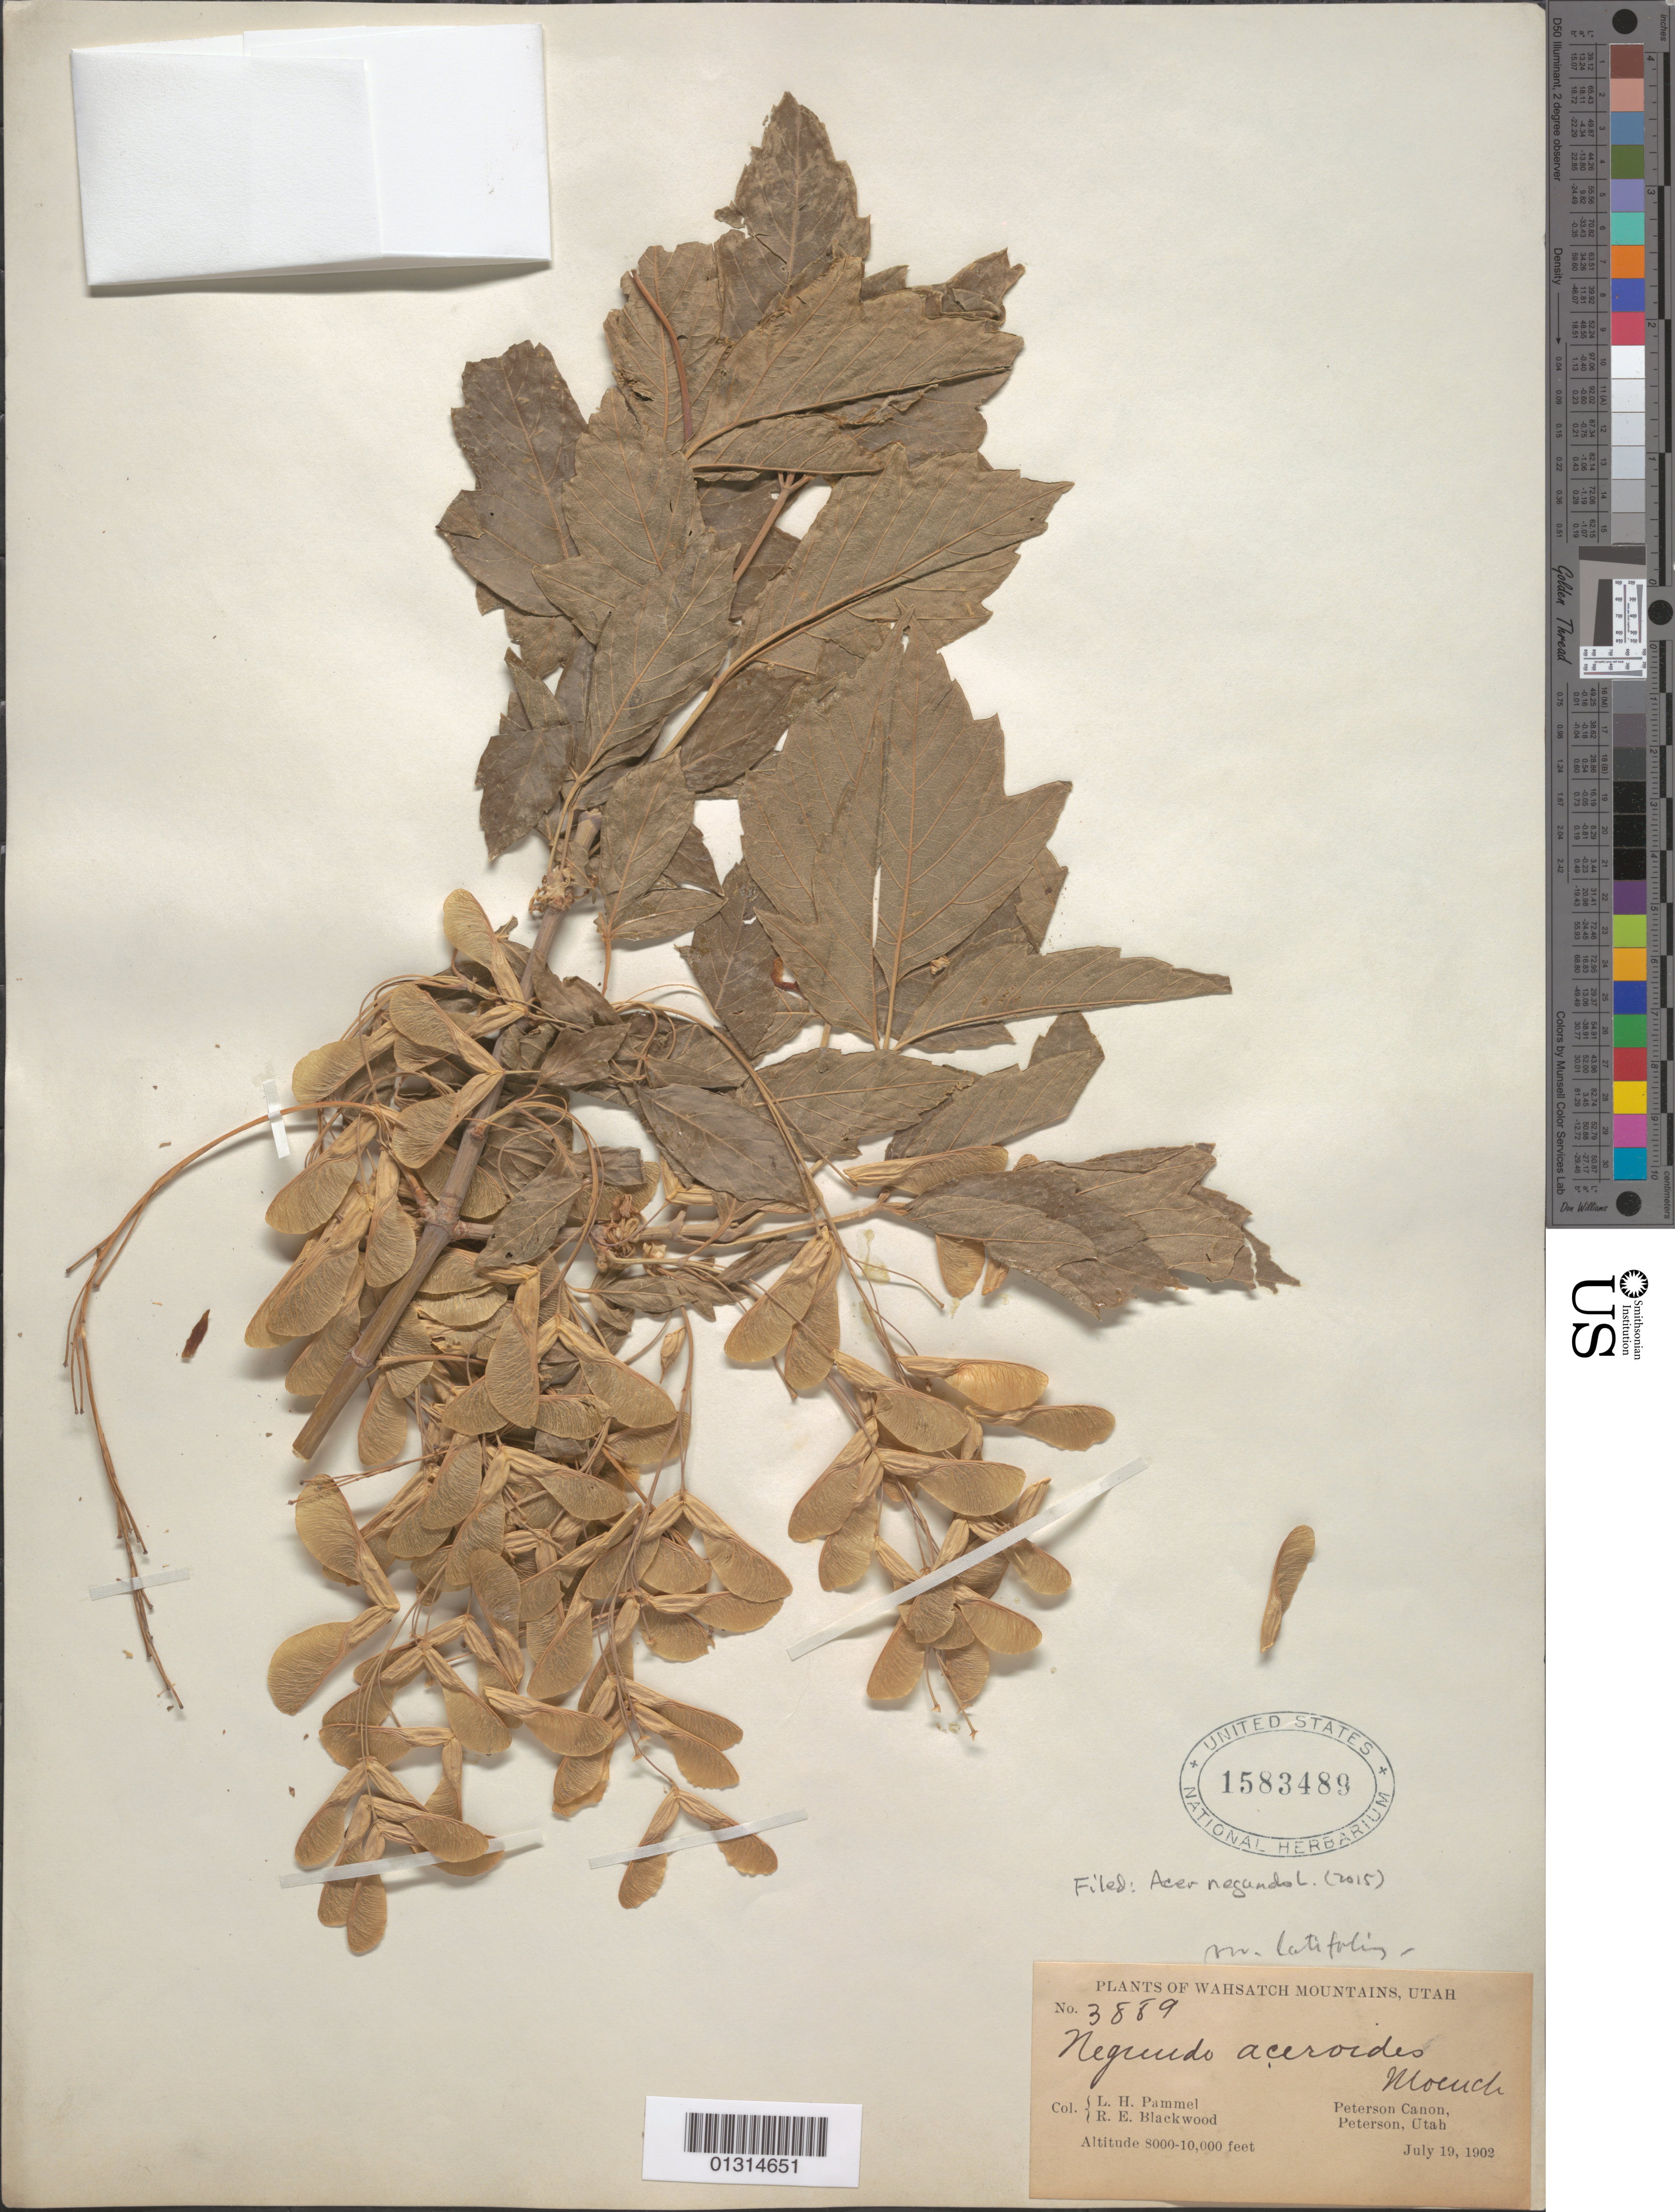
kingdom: Plantae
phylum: Tracheophyta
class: Magnoliopsida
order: Sapindales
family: Sapindaceae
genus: Acer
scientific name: Acer negundo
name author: L.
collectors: L. Pammel & R. Blackwood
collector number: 3889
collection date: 1902-07-19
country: United States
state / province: Utah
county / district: Morgan County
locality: Wahsatch Mountains. Peterson Canon, Peterson.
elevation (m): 2438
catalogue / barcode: US 1583489